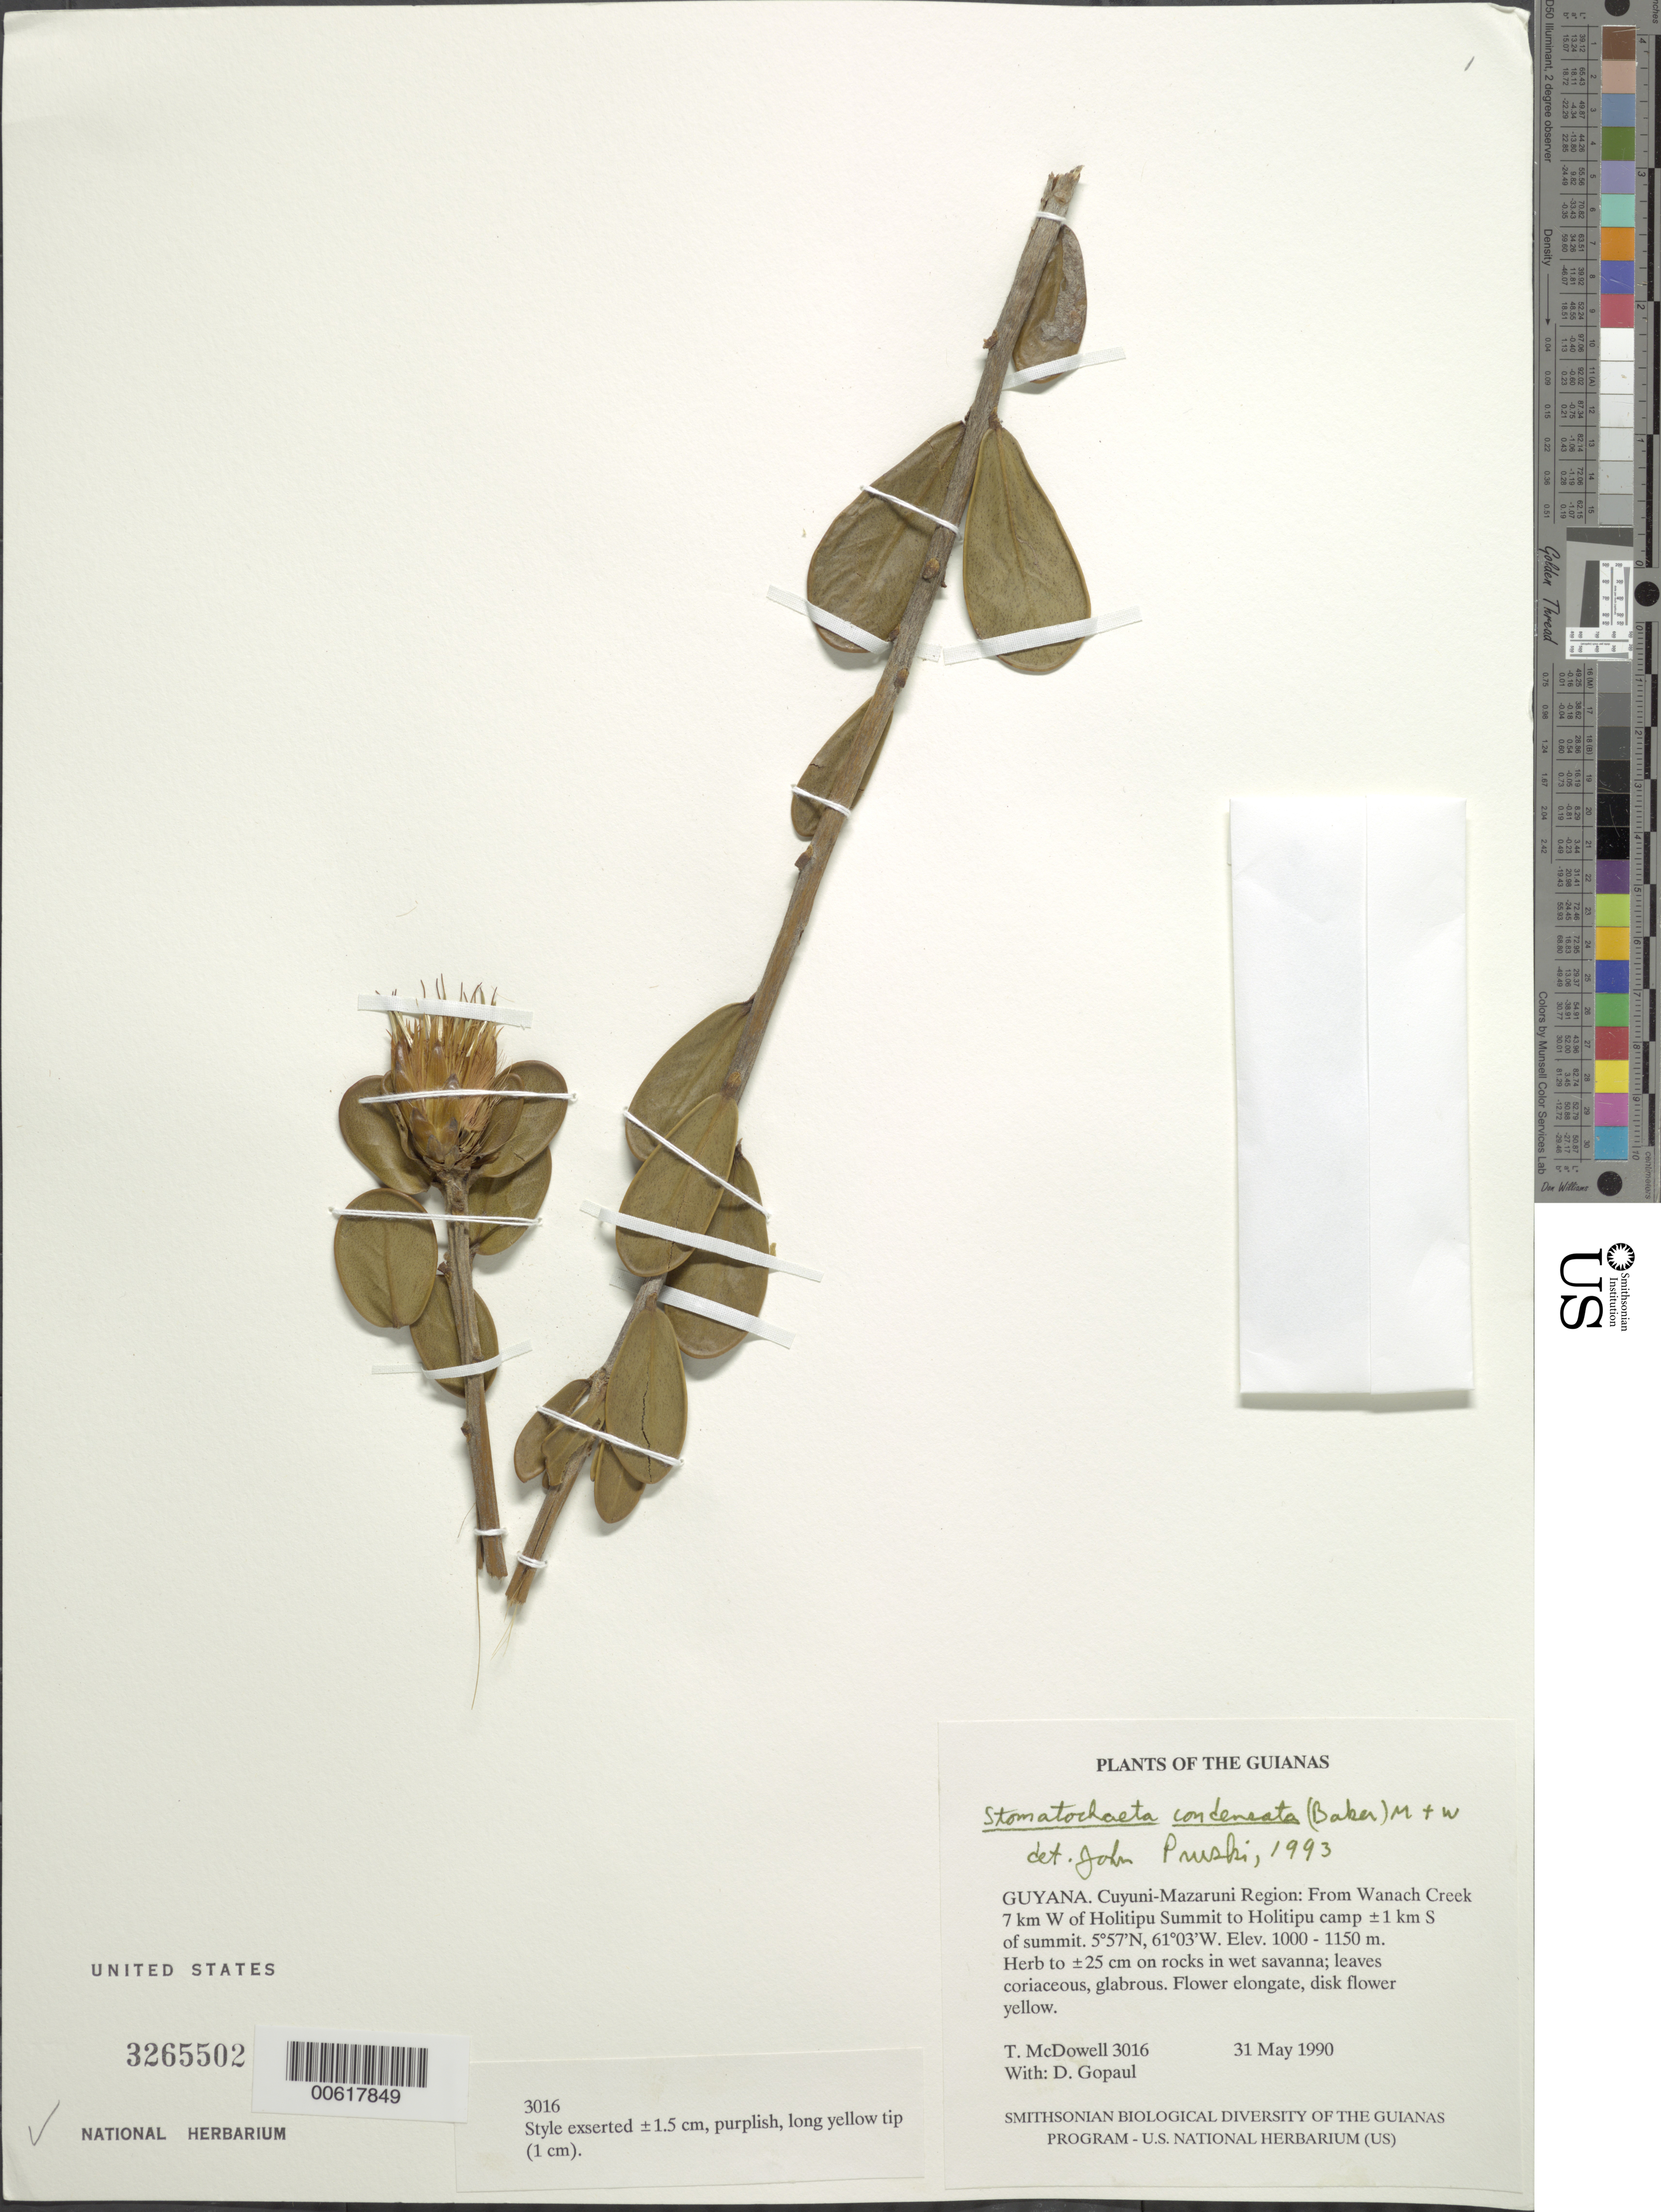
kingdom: Plantae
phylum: Tracheophyta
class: Magnoliopsida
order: Asterales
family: Asteraceae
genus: Stomatochaeta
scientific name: Stomatochaeta condensata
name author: (Baker) Maguire & Wurdack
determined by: Pruski, J. F.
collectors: T. McDowell, D. Hughs & D. Gopaul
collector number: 3016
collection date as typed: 31 May 1990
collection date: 1990-05-31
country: Guyana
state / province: Cuyuni-Mazaruni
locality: From Wanach Creek, 7 km W of Holitipu Summit to Holitipu camp ±1 km S of summit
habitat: High savanna and forested ravines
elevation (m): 1000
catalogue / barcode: US 3265502